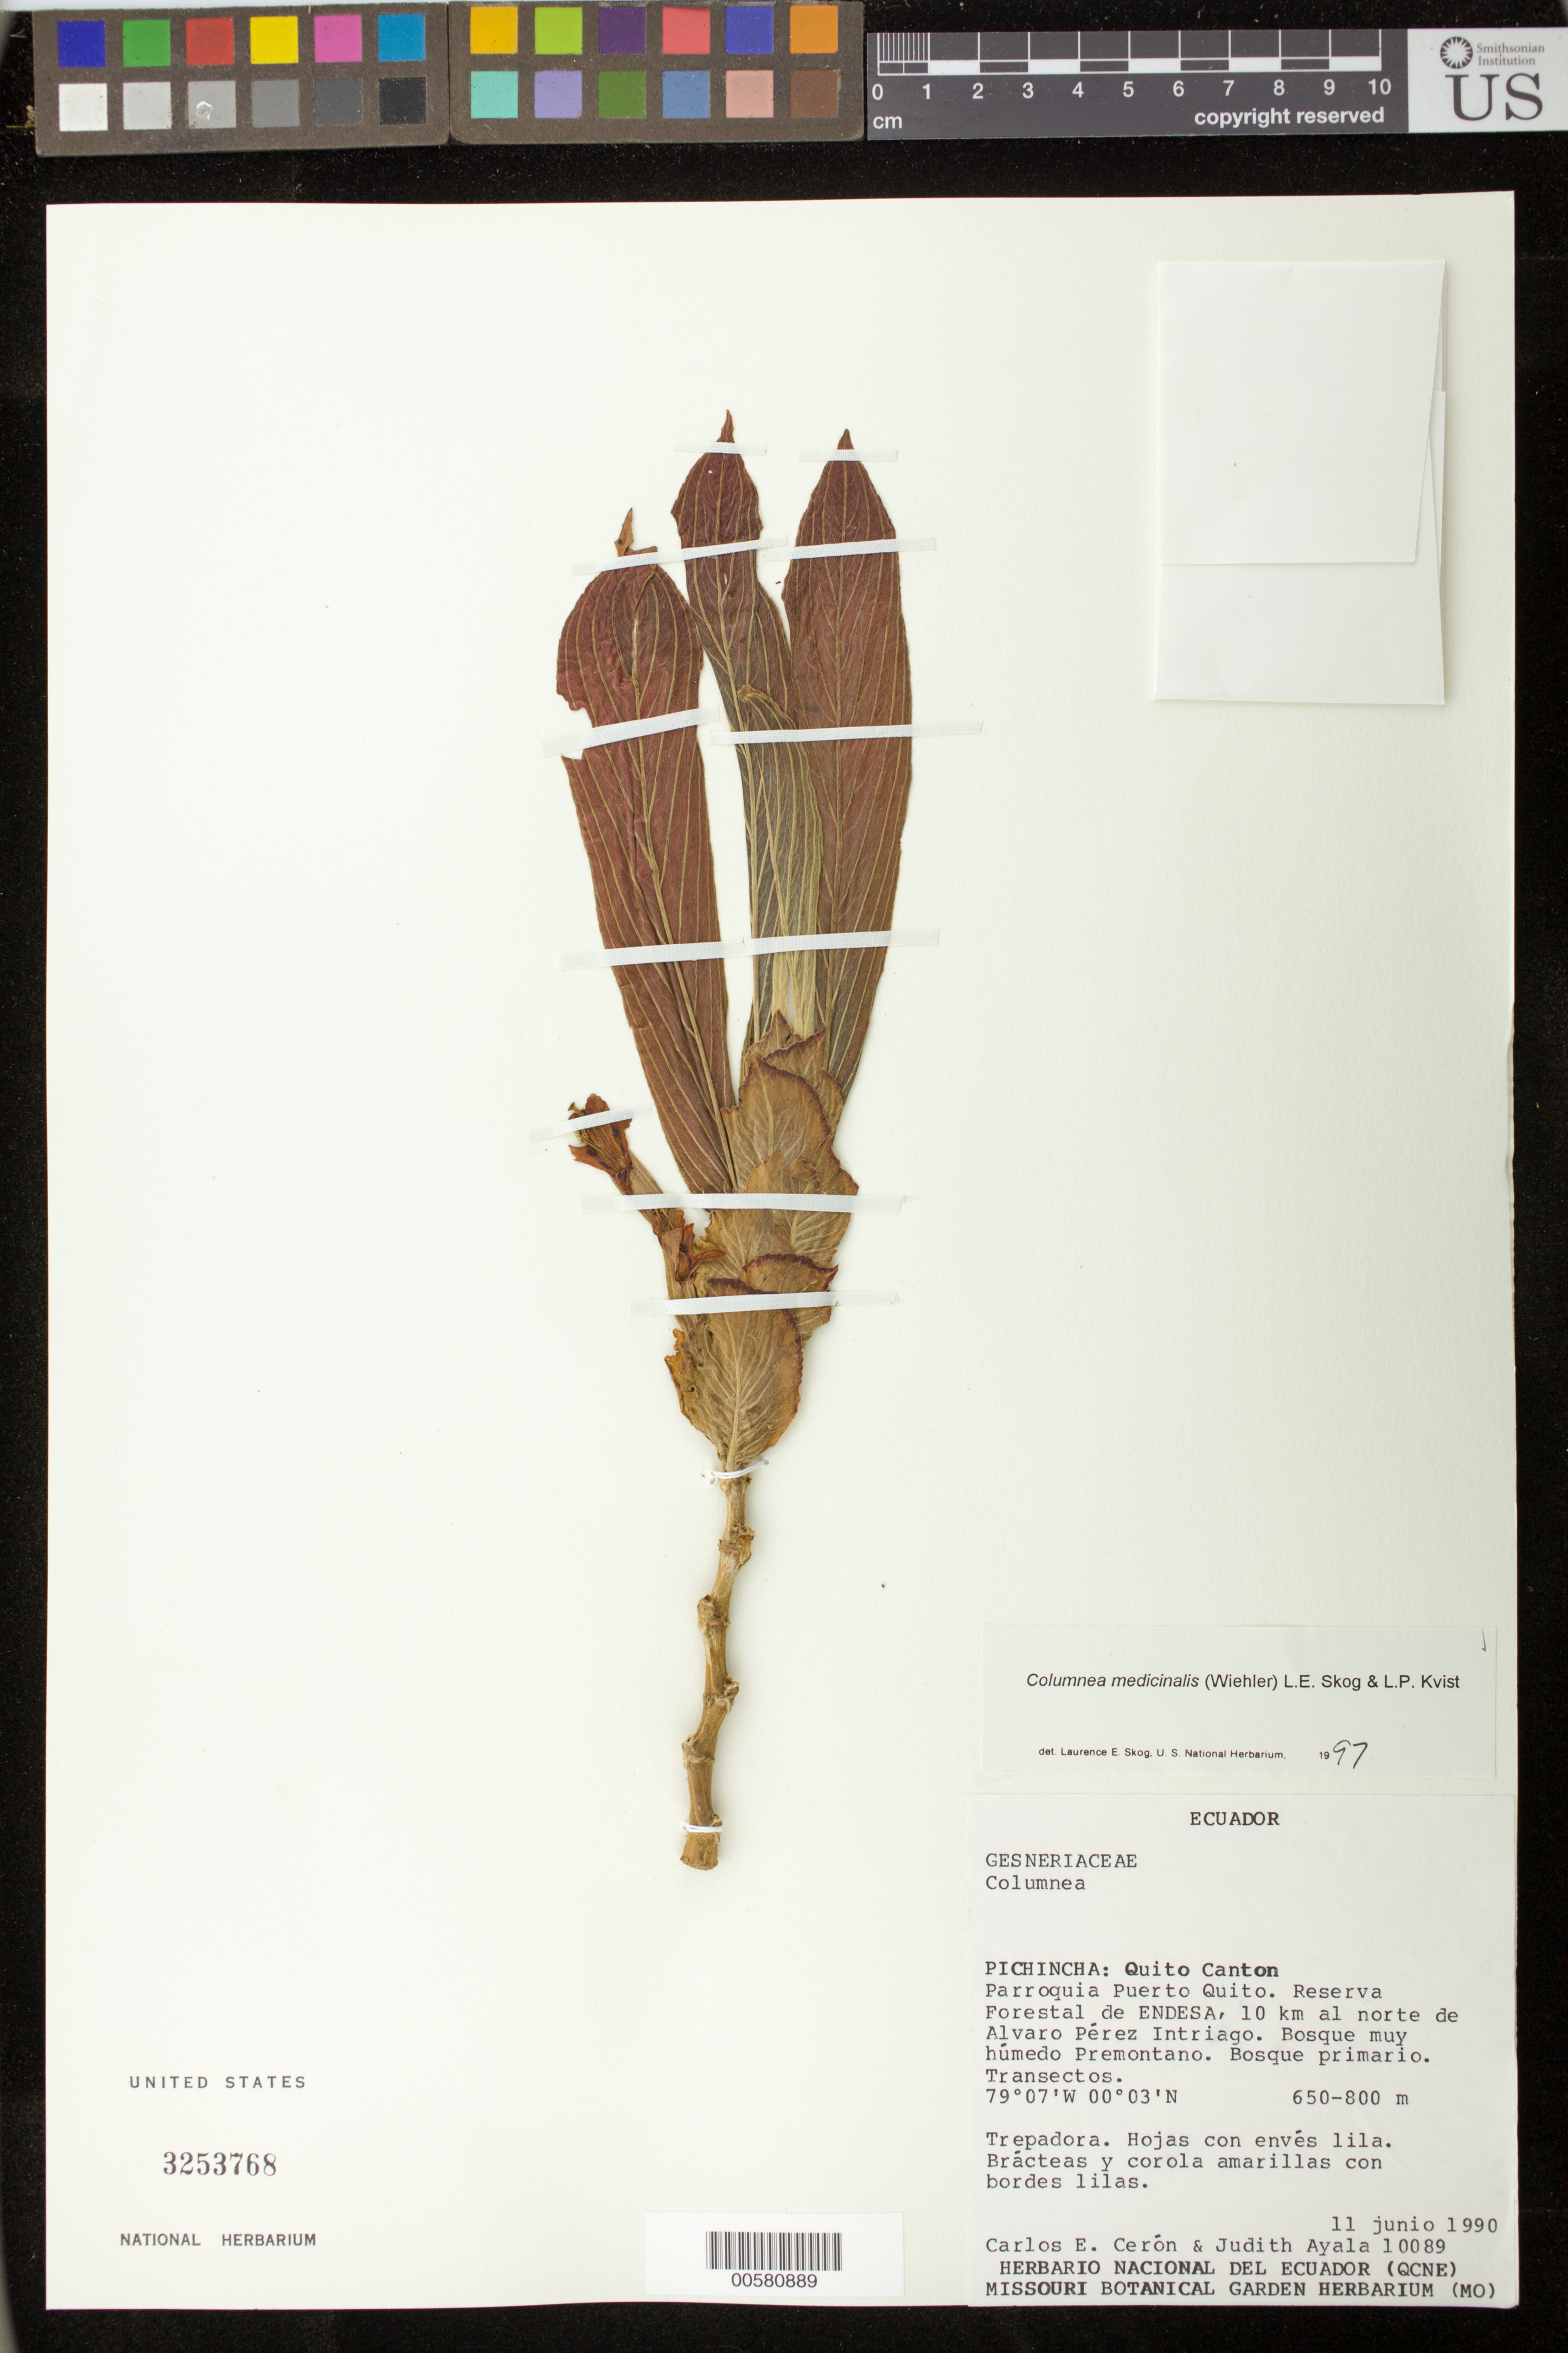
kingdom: Plantae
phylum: Tracheophyta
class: Magnoliopsida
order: Lamiales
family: Gesneriaceae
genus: Columnea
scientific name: Columnea medicinalis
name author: (Wiehler) L.E. Skog & L.P. Kvist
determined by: Skog, Laurence E.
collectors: C. E. Cerón M. & J. Ayala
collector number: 10089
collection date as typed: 11 Jun 1990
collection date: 1990-06-11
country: Ecuador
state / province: Pichincha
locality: Quito Canton. Parroquia Puerto Quito, Reserva Forestal de ENDESA, 10 km al norte de Alvaro Pérez Intriago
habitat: Bosque muy húmedo premontano; bosque primario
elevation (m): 650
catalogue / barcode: US 3253768